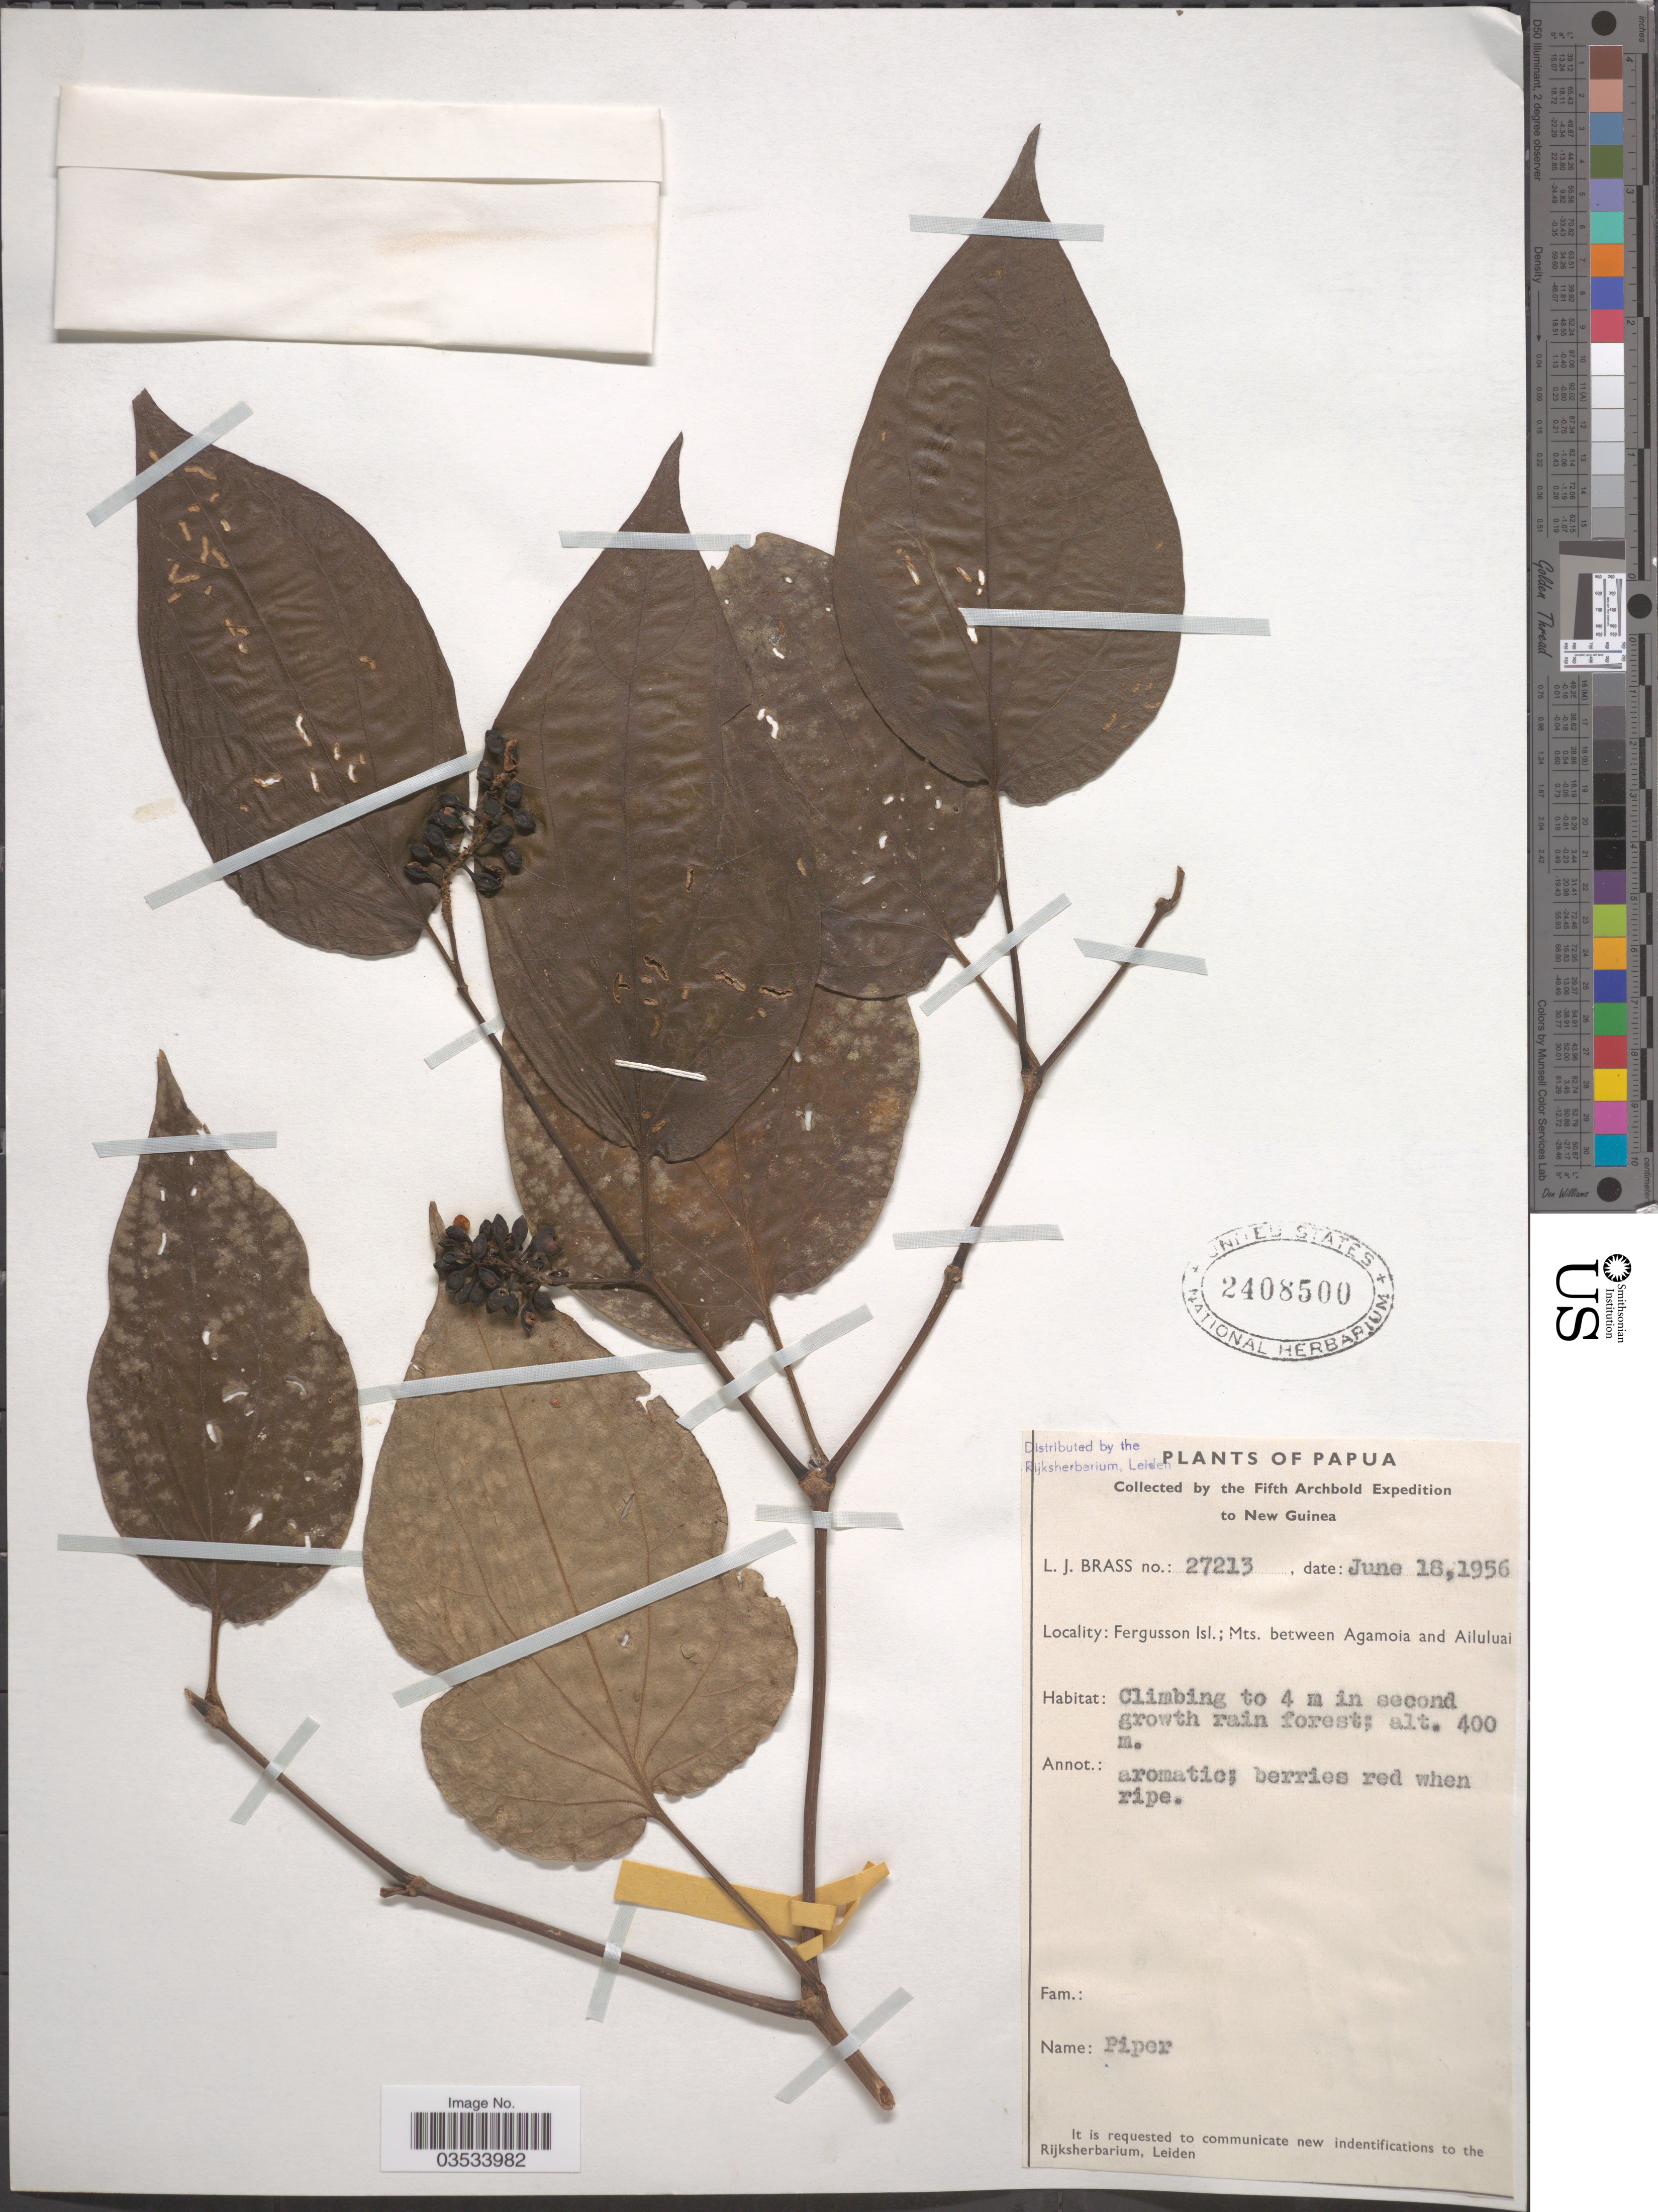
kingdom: Plantae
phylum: Tracheophyta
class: Magnoliopsida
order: Piperales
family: Piperaceae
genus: Piper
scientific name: Piper sp.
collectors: L. J. Brass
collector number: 27213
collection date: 1956-06-18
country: Papua New Guinea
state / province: Milne Bay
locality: Papua. New Guinea. Fergusson Isl.; Mts. between Agamoia and Ailuluai.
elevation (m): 400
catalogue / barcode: US 2408500